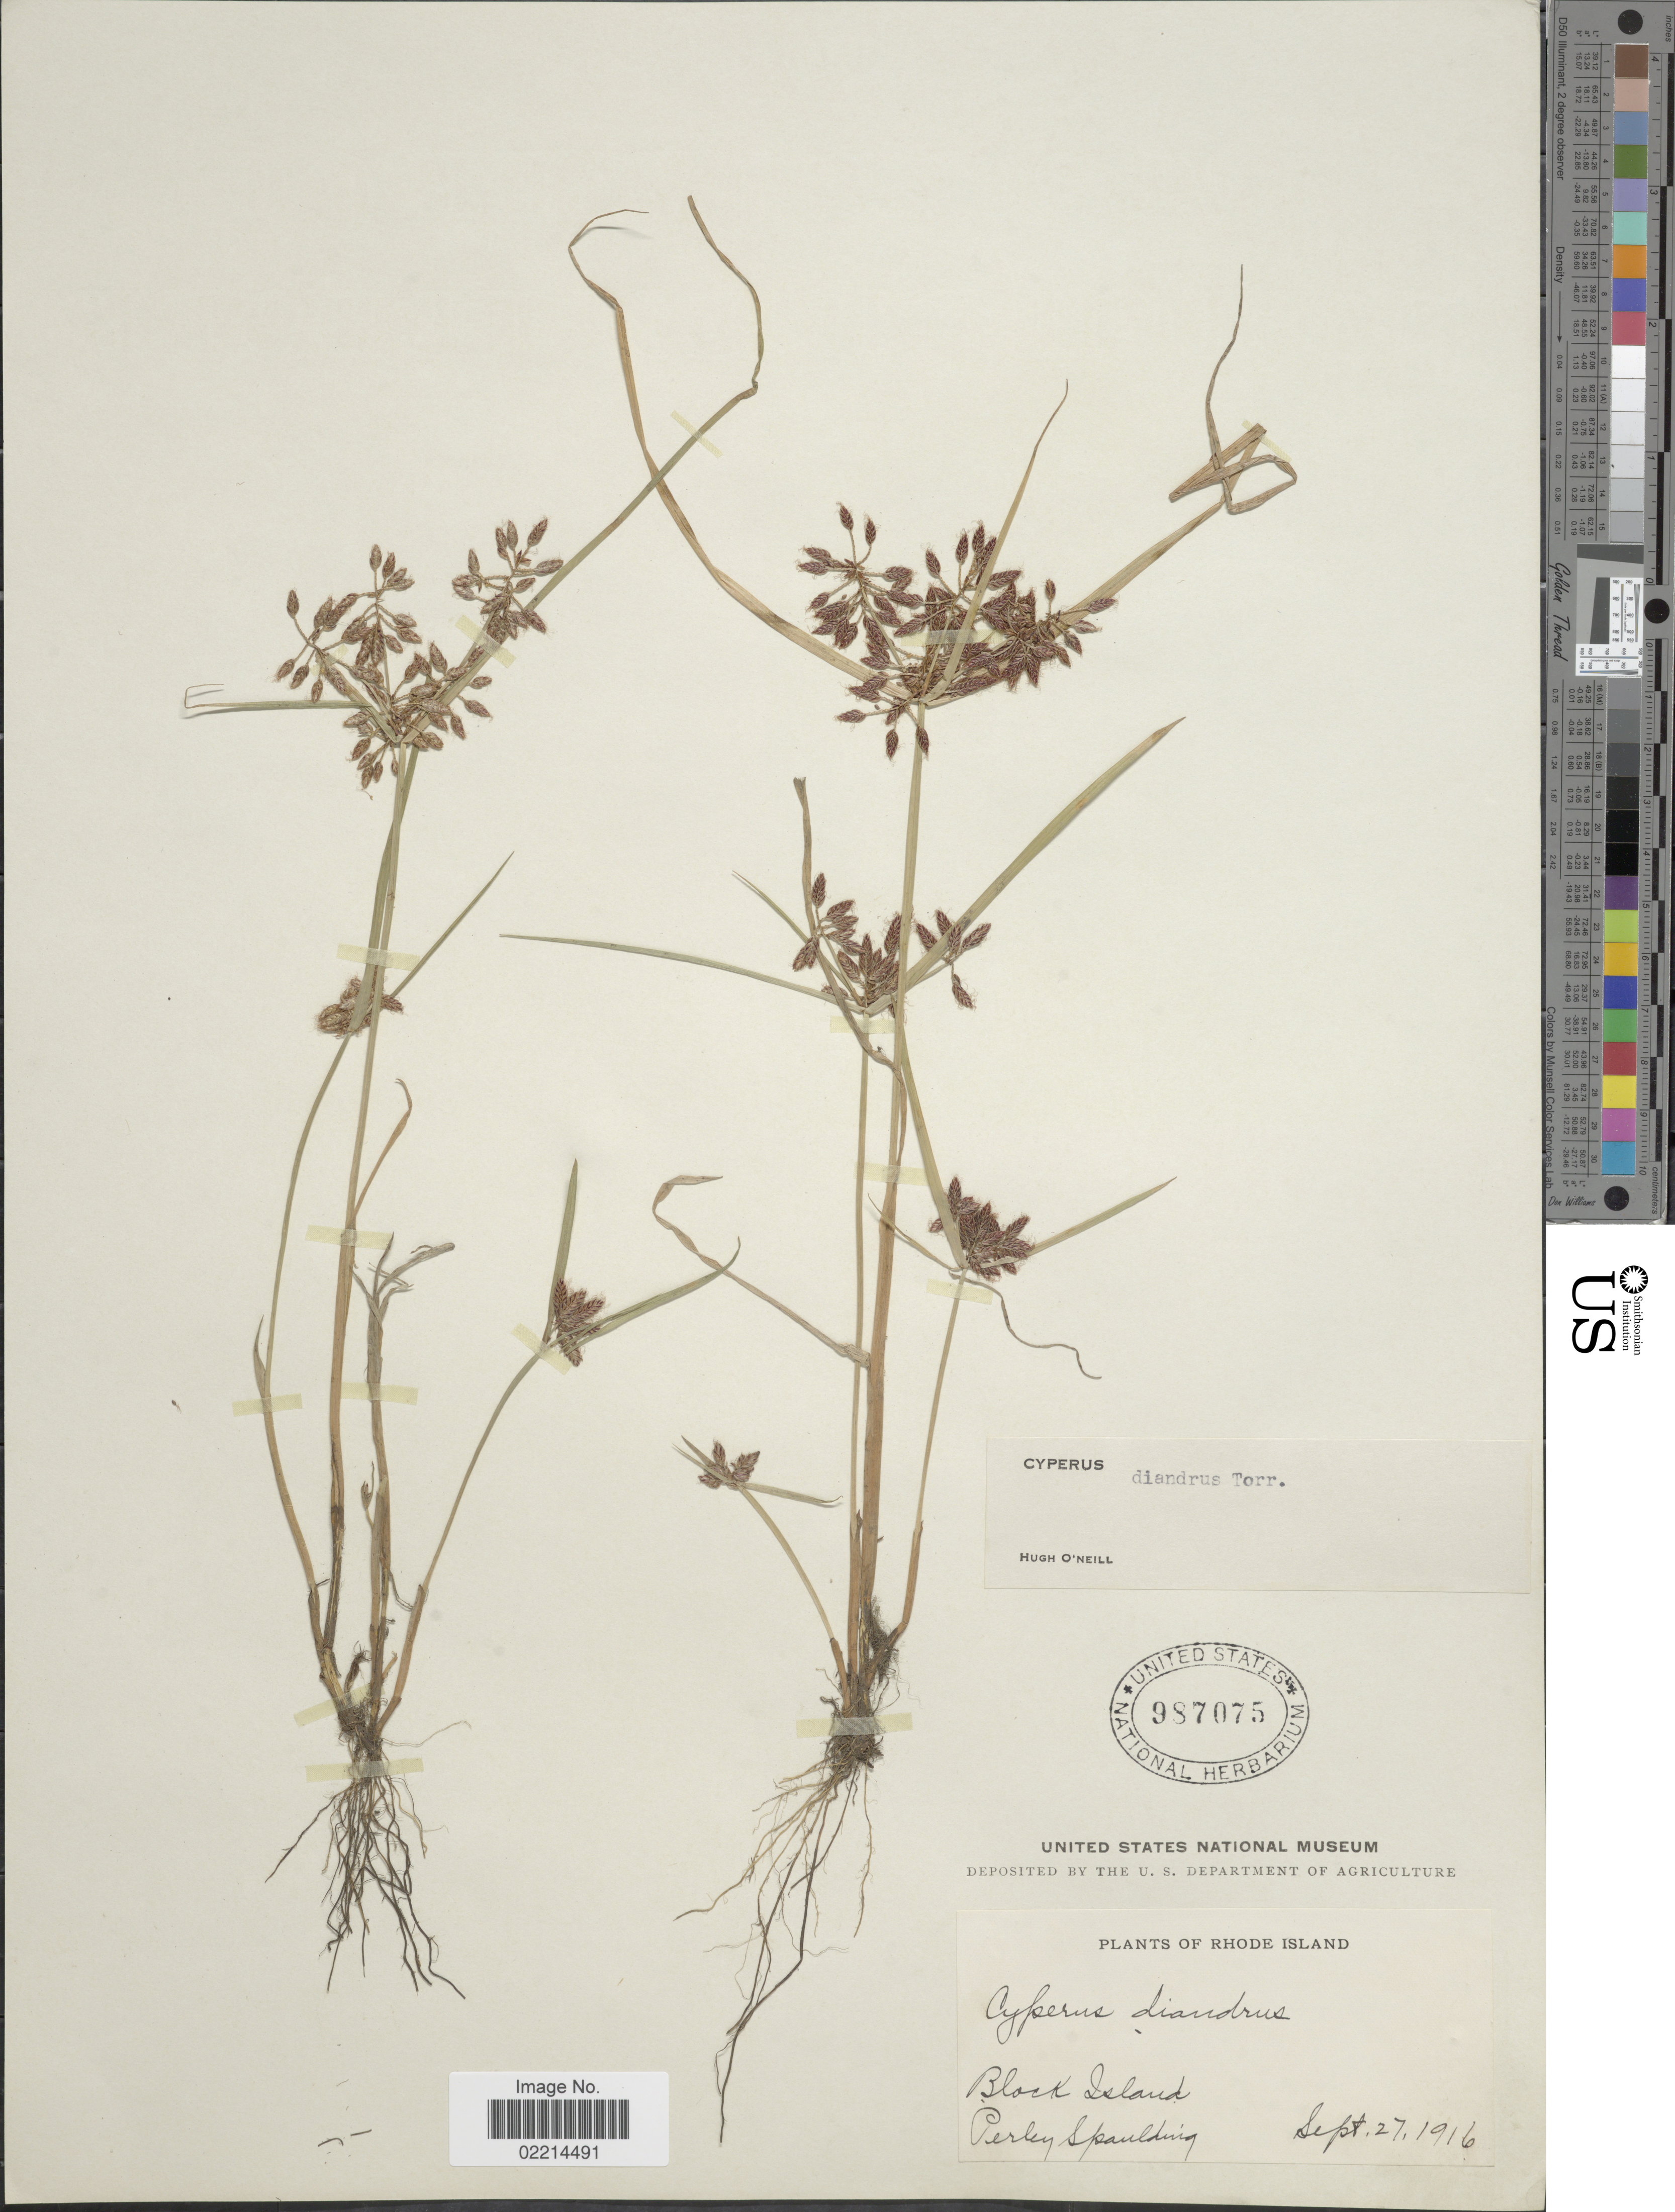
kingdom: Plantae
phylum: Tracheophyta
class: Liliopsida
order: Poales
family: Cyperaceae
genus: Cyperus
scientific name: Cyperus diandrus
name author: Torr.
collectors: P. S. Spaulding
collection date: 1916-09-27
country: United States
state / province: Rhode Island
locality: Block Island.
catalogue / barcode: US 987075